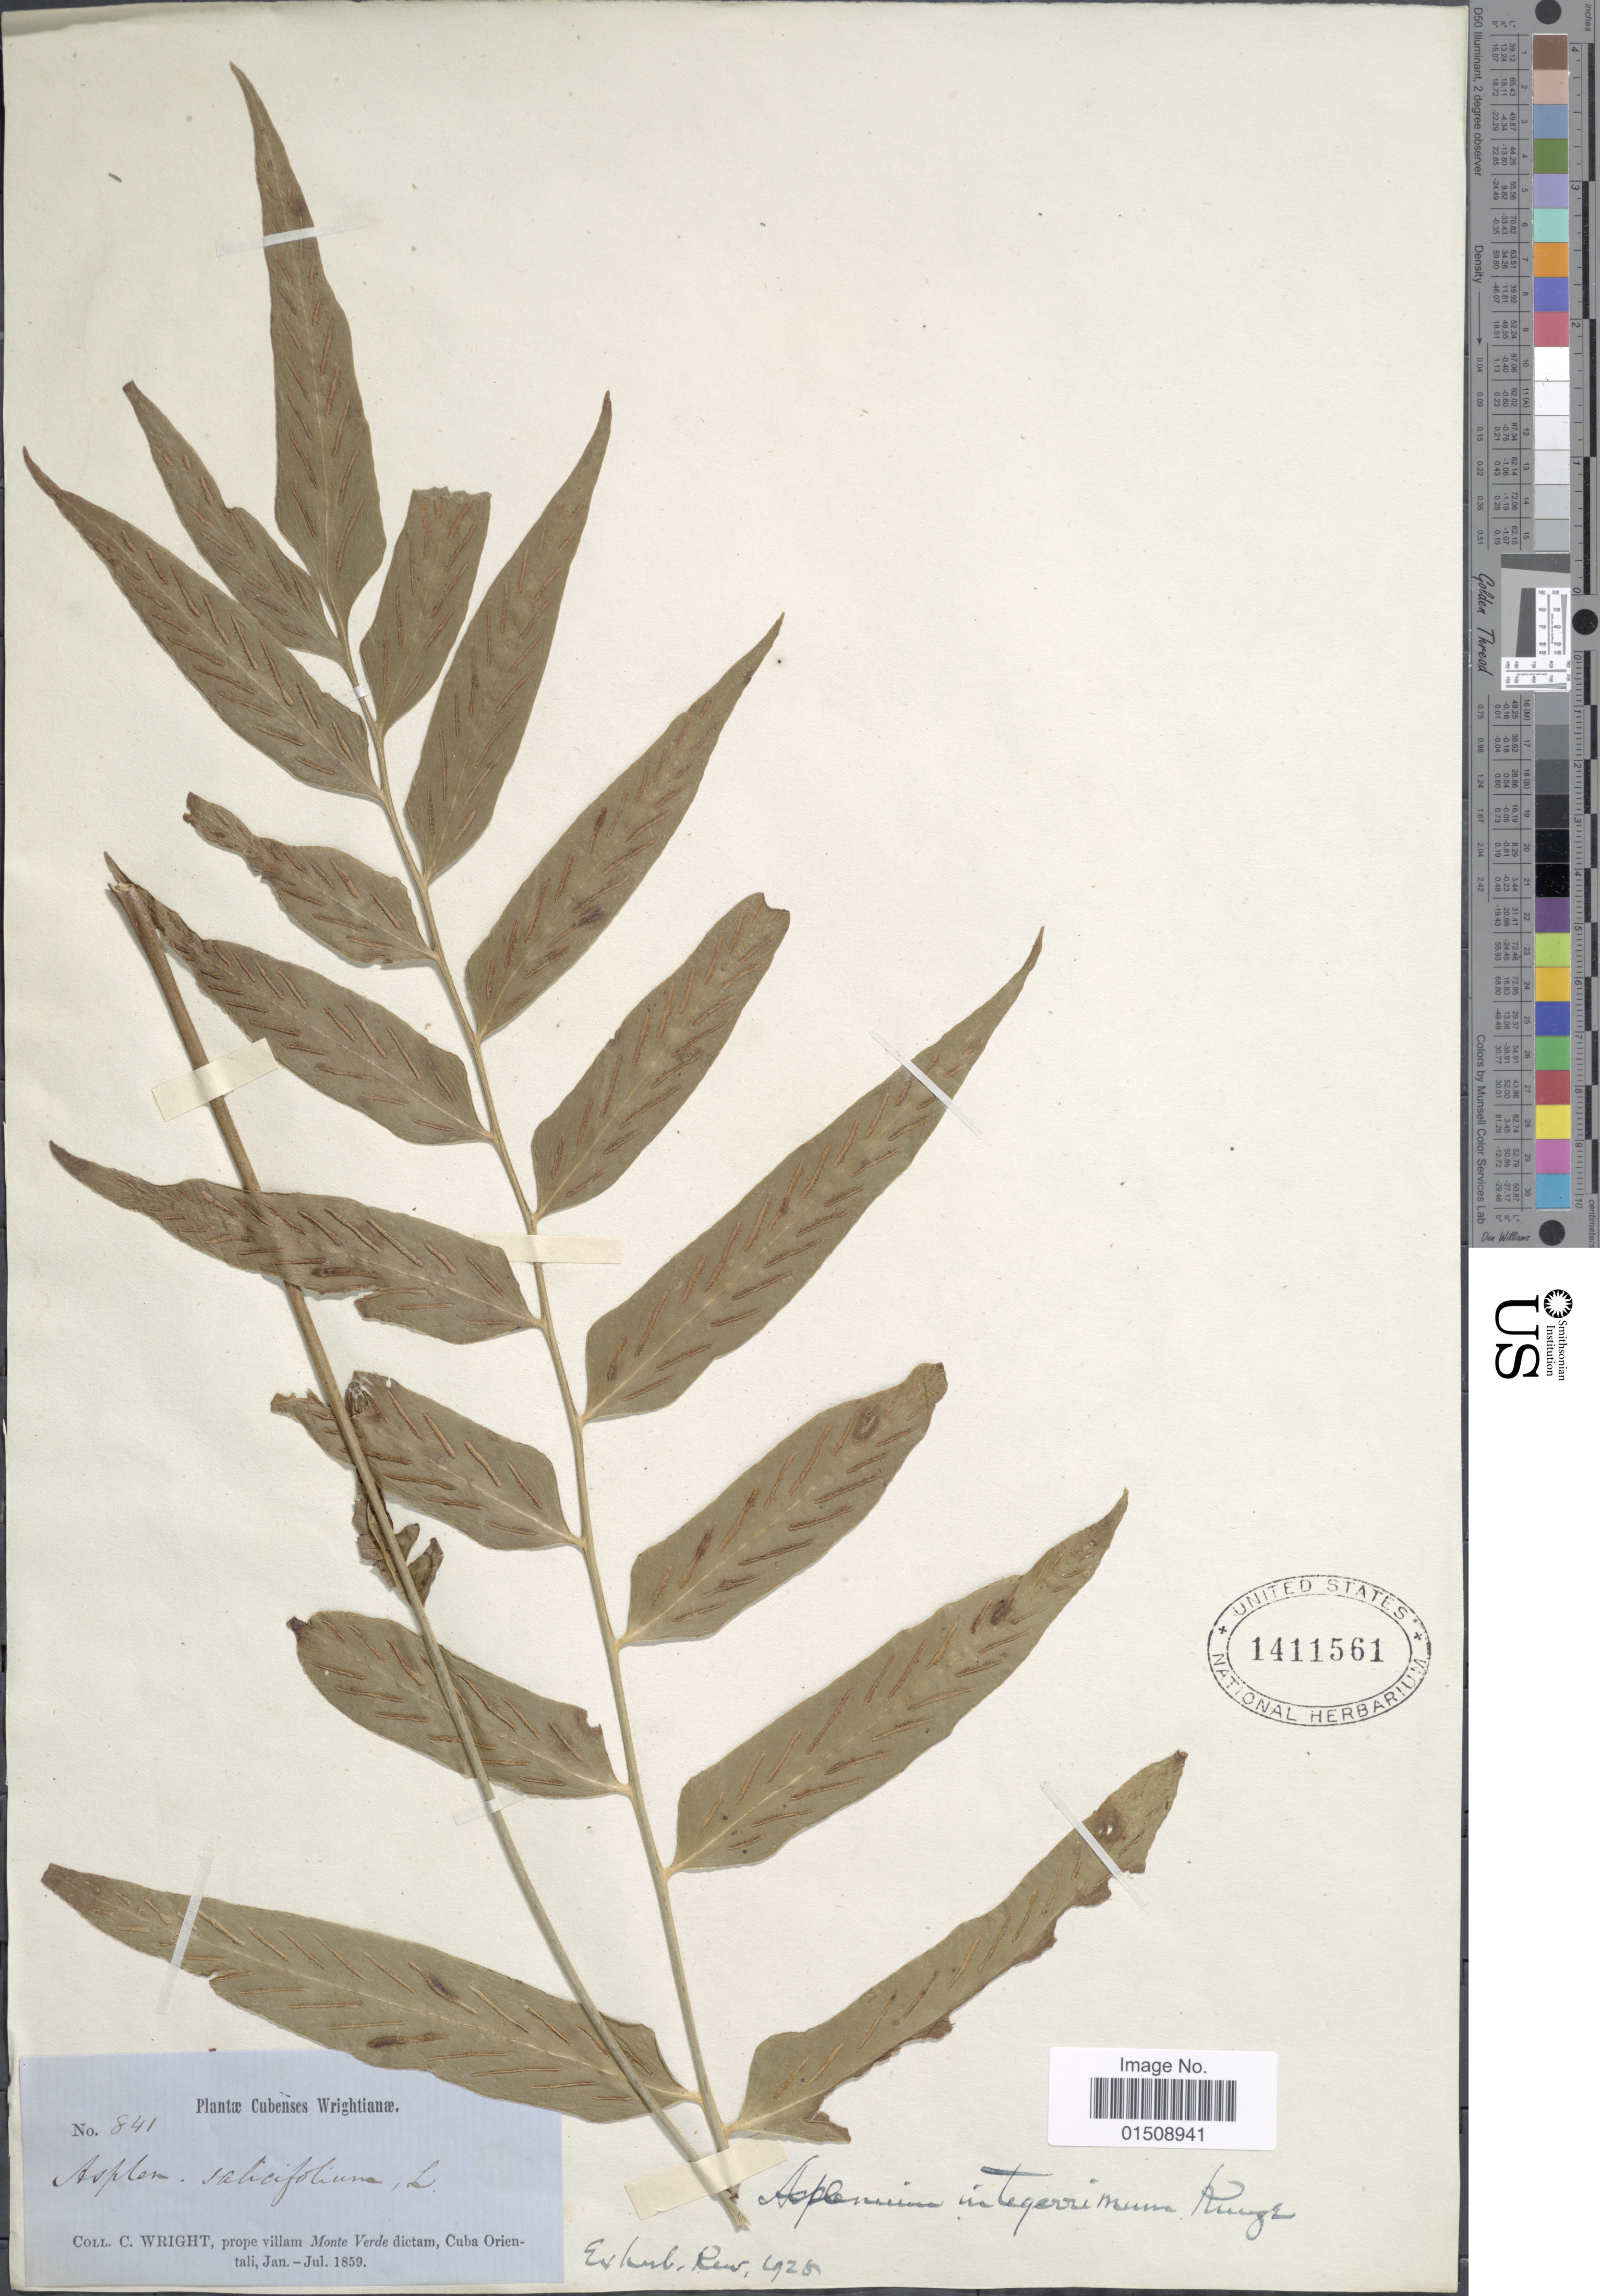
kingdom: Plantae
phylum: Tracheophyta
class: Polypodiopsida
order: Polypodiales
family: Aspleniaceae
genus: Asplenium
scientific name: Asplenium juglandifolium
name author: Lam.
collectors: C. Wright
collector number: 841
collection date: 1859-01/1859-07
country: Cuba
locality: Cubenses, prope villam Monte Verde dictam, Cuba Orientali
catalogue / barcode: US 1411561